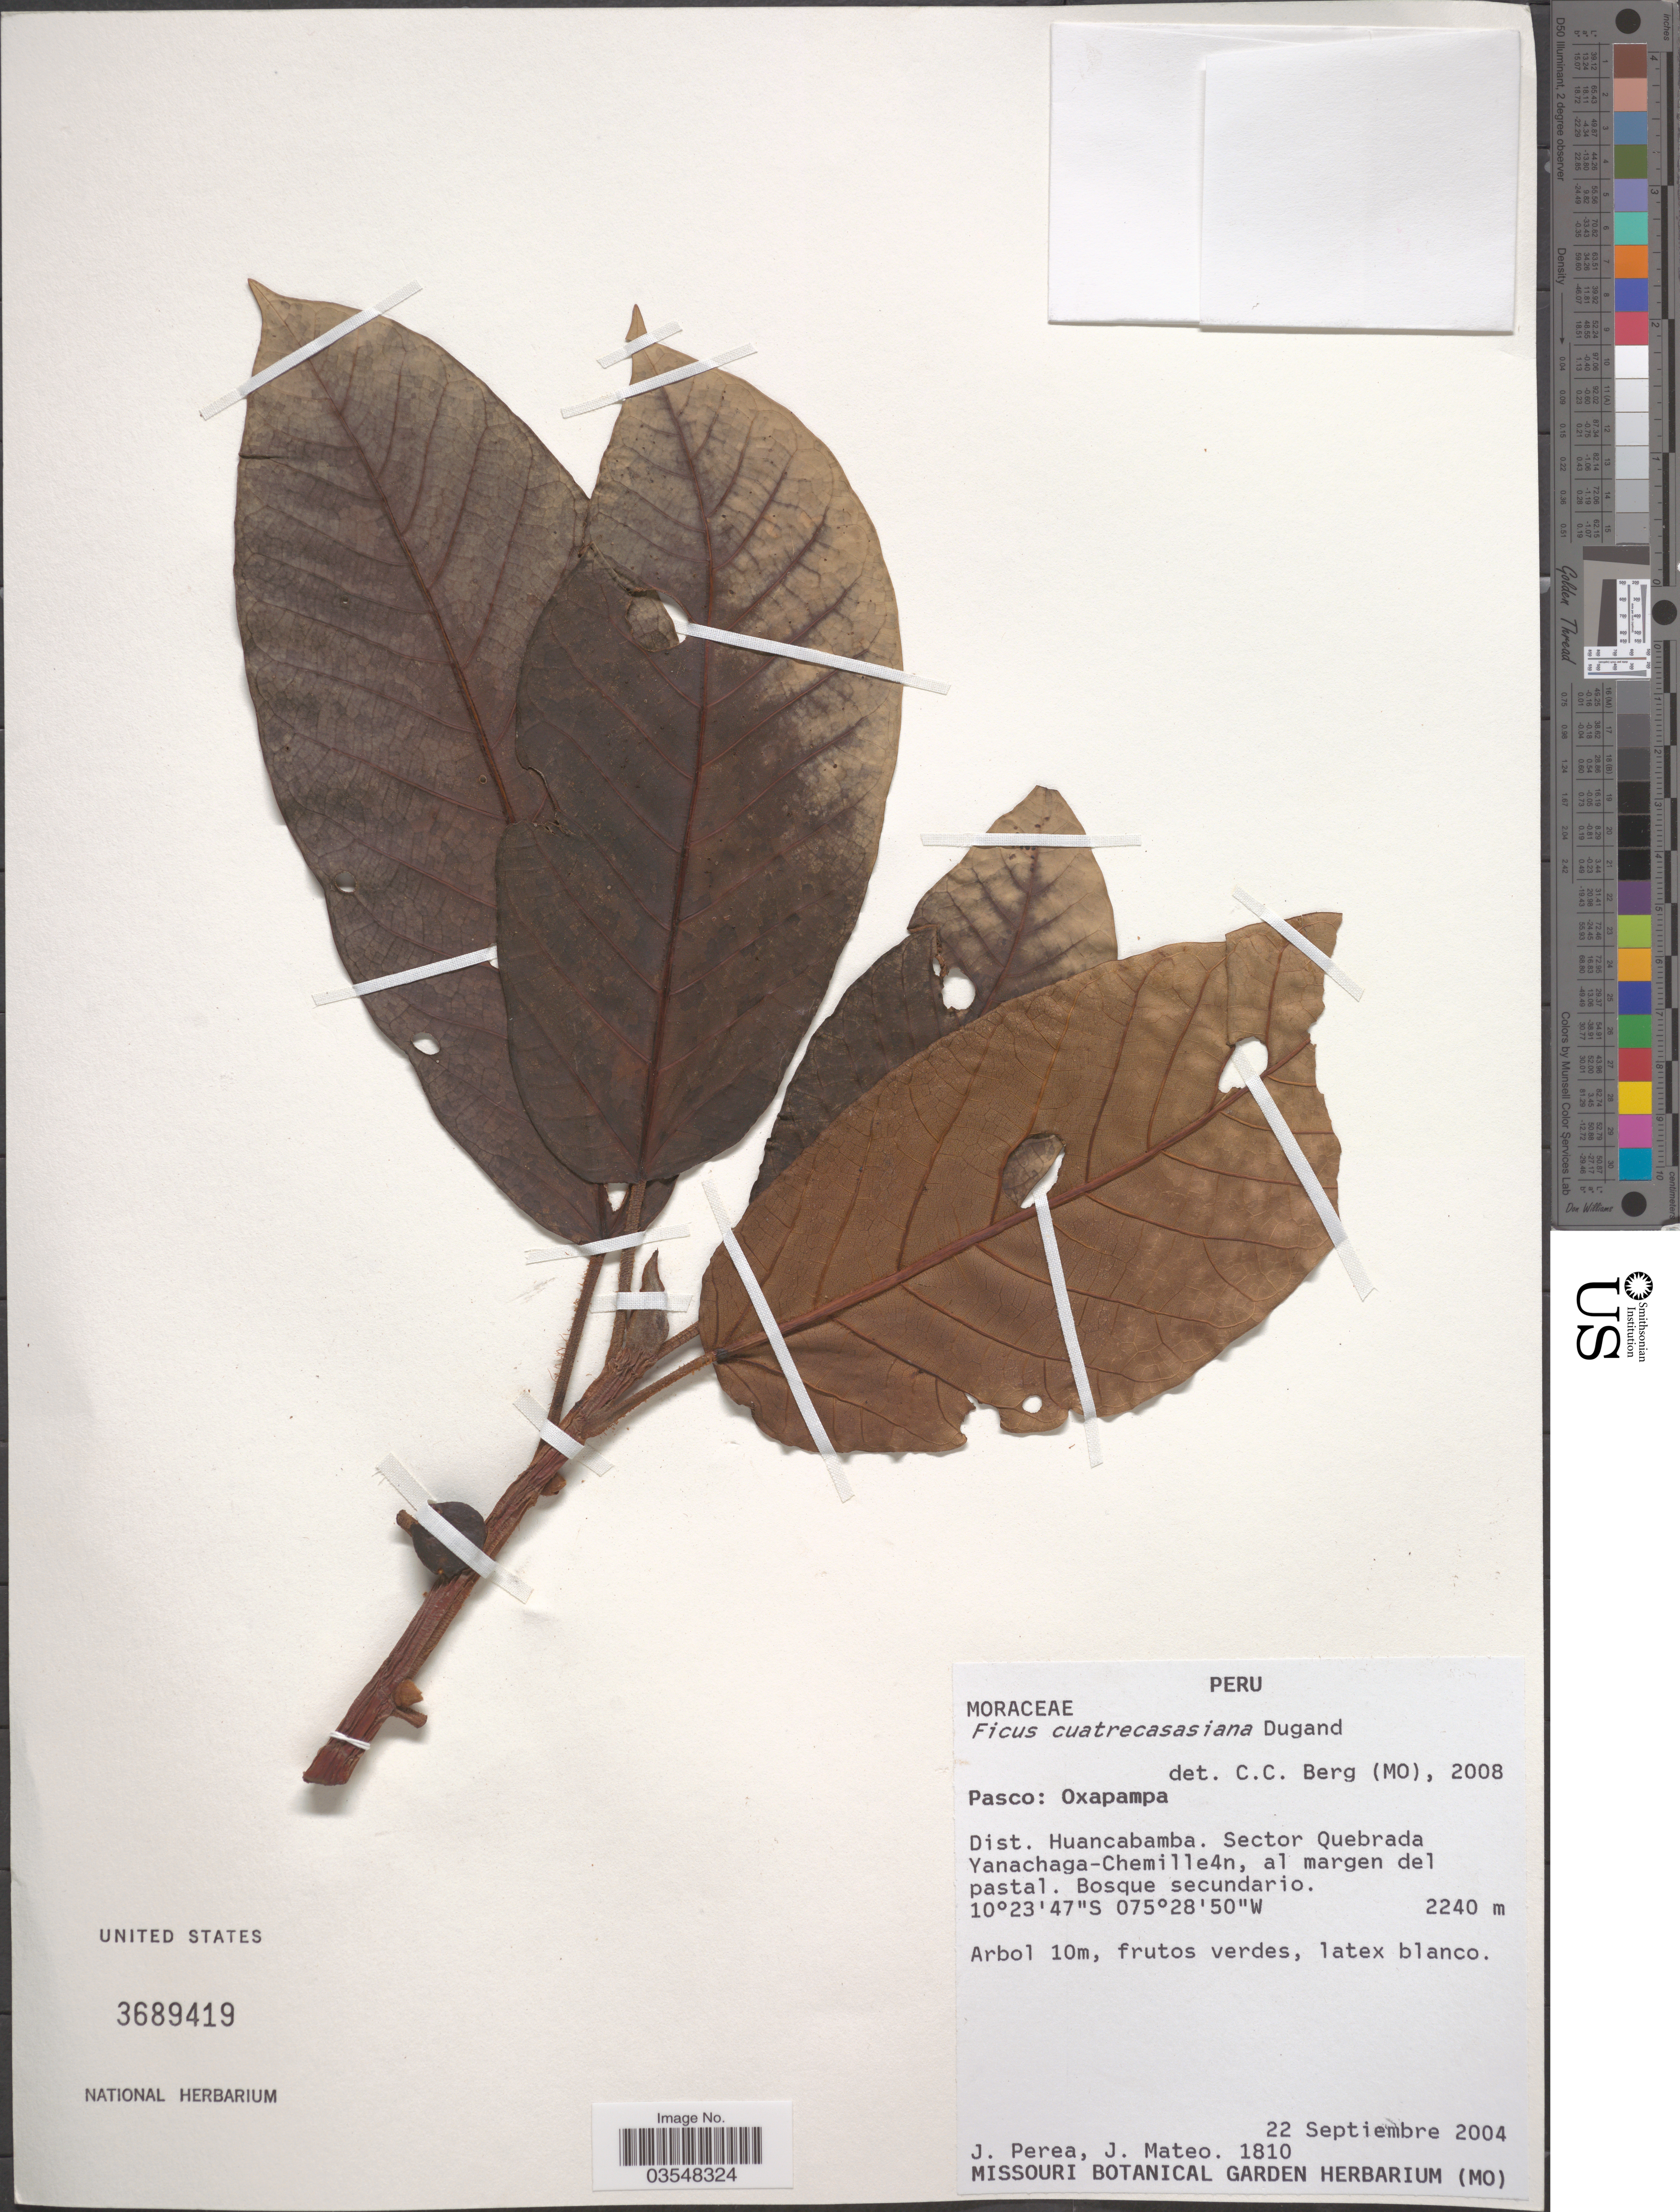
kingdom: Plantae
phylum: Tracheophyta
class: Magnoliopsida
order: Rosales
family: Moraceae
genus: Ficus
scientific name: Ficus cuatrecasasiana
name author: Dugand G.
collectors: J. Perea & J. Mateo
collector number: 1810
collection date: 2004-09-22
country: Peru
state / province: Pasco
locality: Oxapampa. Dist. Huancabamba. Sector Quebrada Yanachaga-Chemille4n, al margen del pastal.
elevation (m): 2240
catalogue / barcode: US 3689419